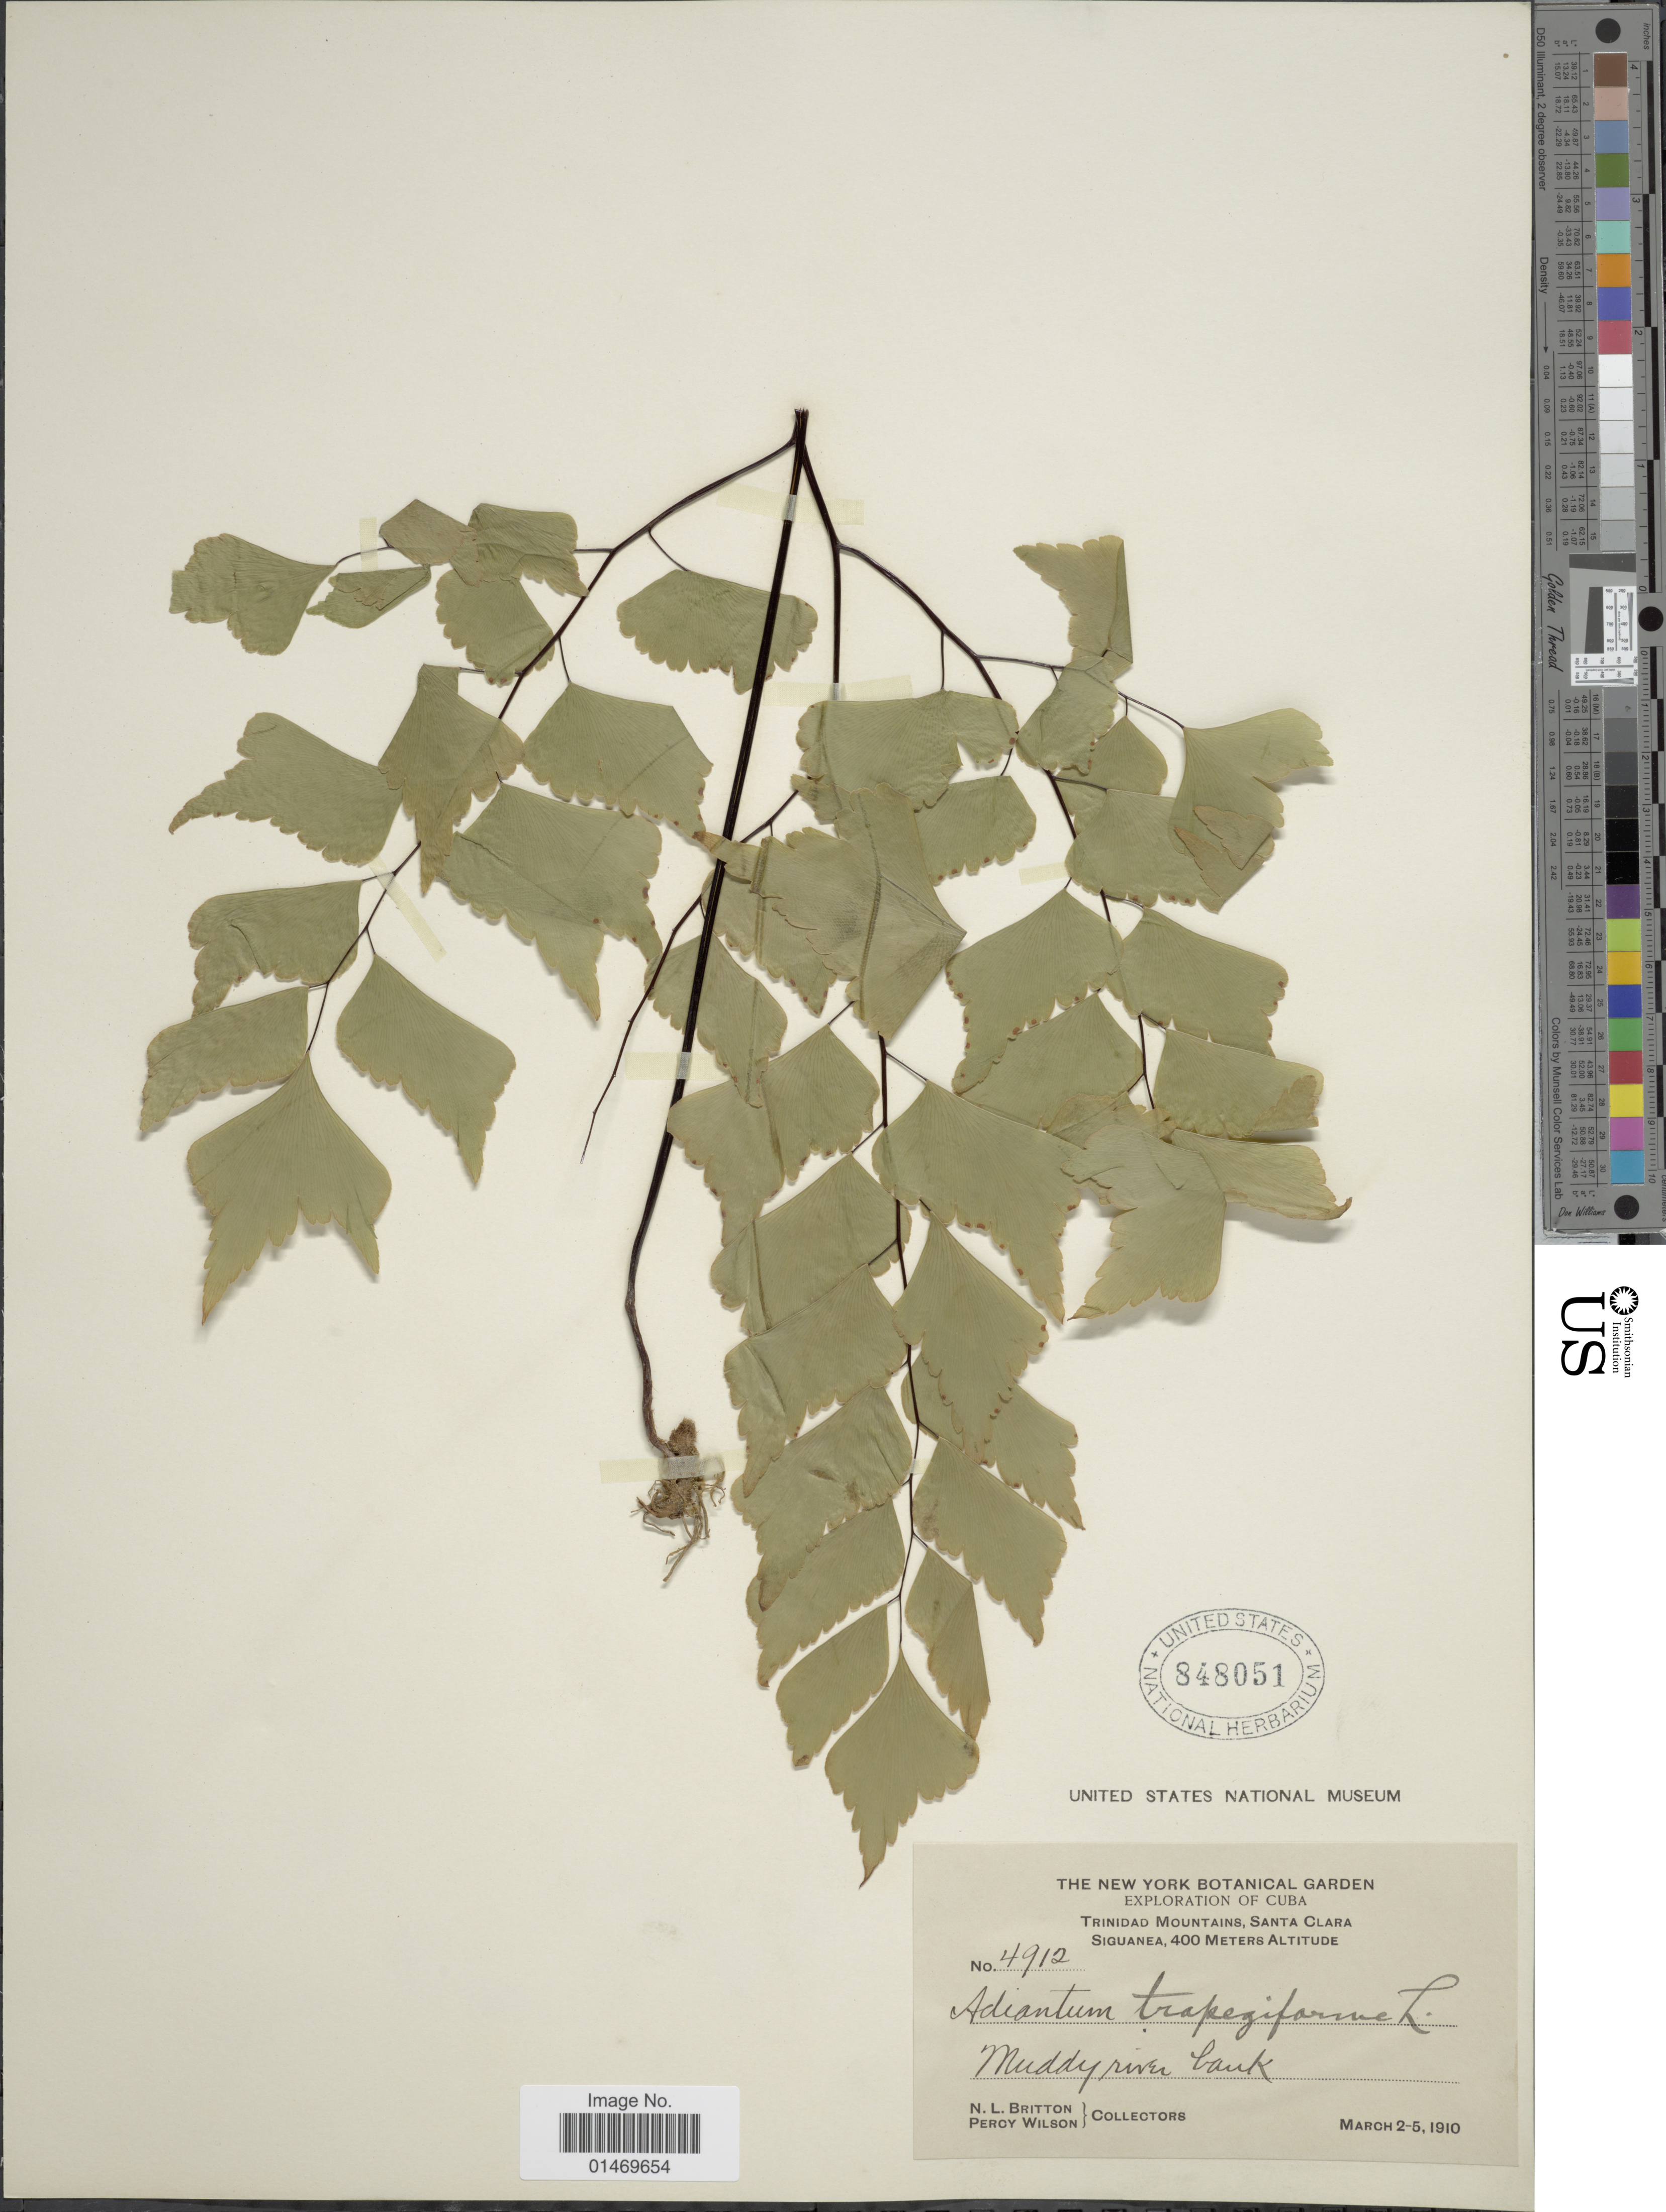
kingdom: Plantae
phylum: Tracheophyta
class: Polypodiopsida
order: Polypodiales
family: Pteridaceae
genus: Adiantum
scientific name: Adiantum trapeziforme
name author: L.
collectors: N. Britton & P. Wilson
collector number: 4912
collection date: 1910-03-02/1910-03-05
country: Cuba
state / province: Las Villas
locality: Cuba, Trinidad Mountains, Santa Clara, Siguanea.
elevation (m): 400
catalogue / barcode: US 848051